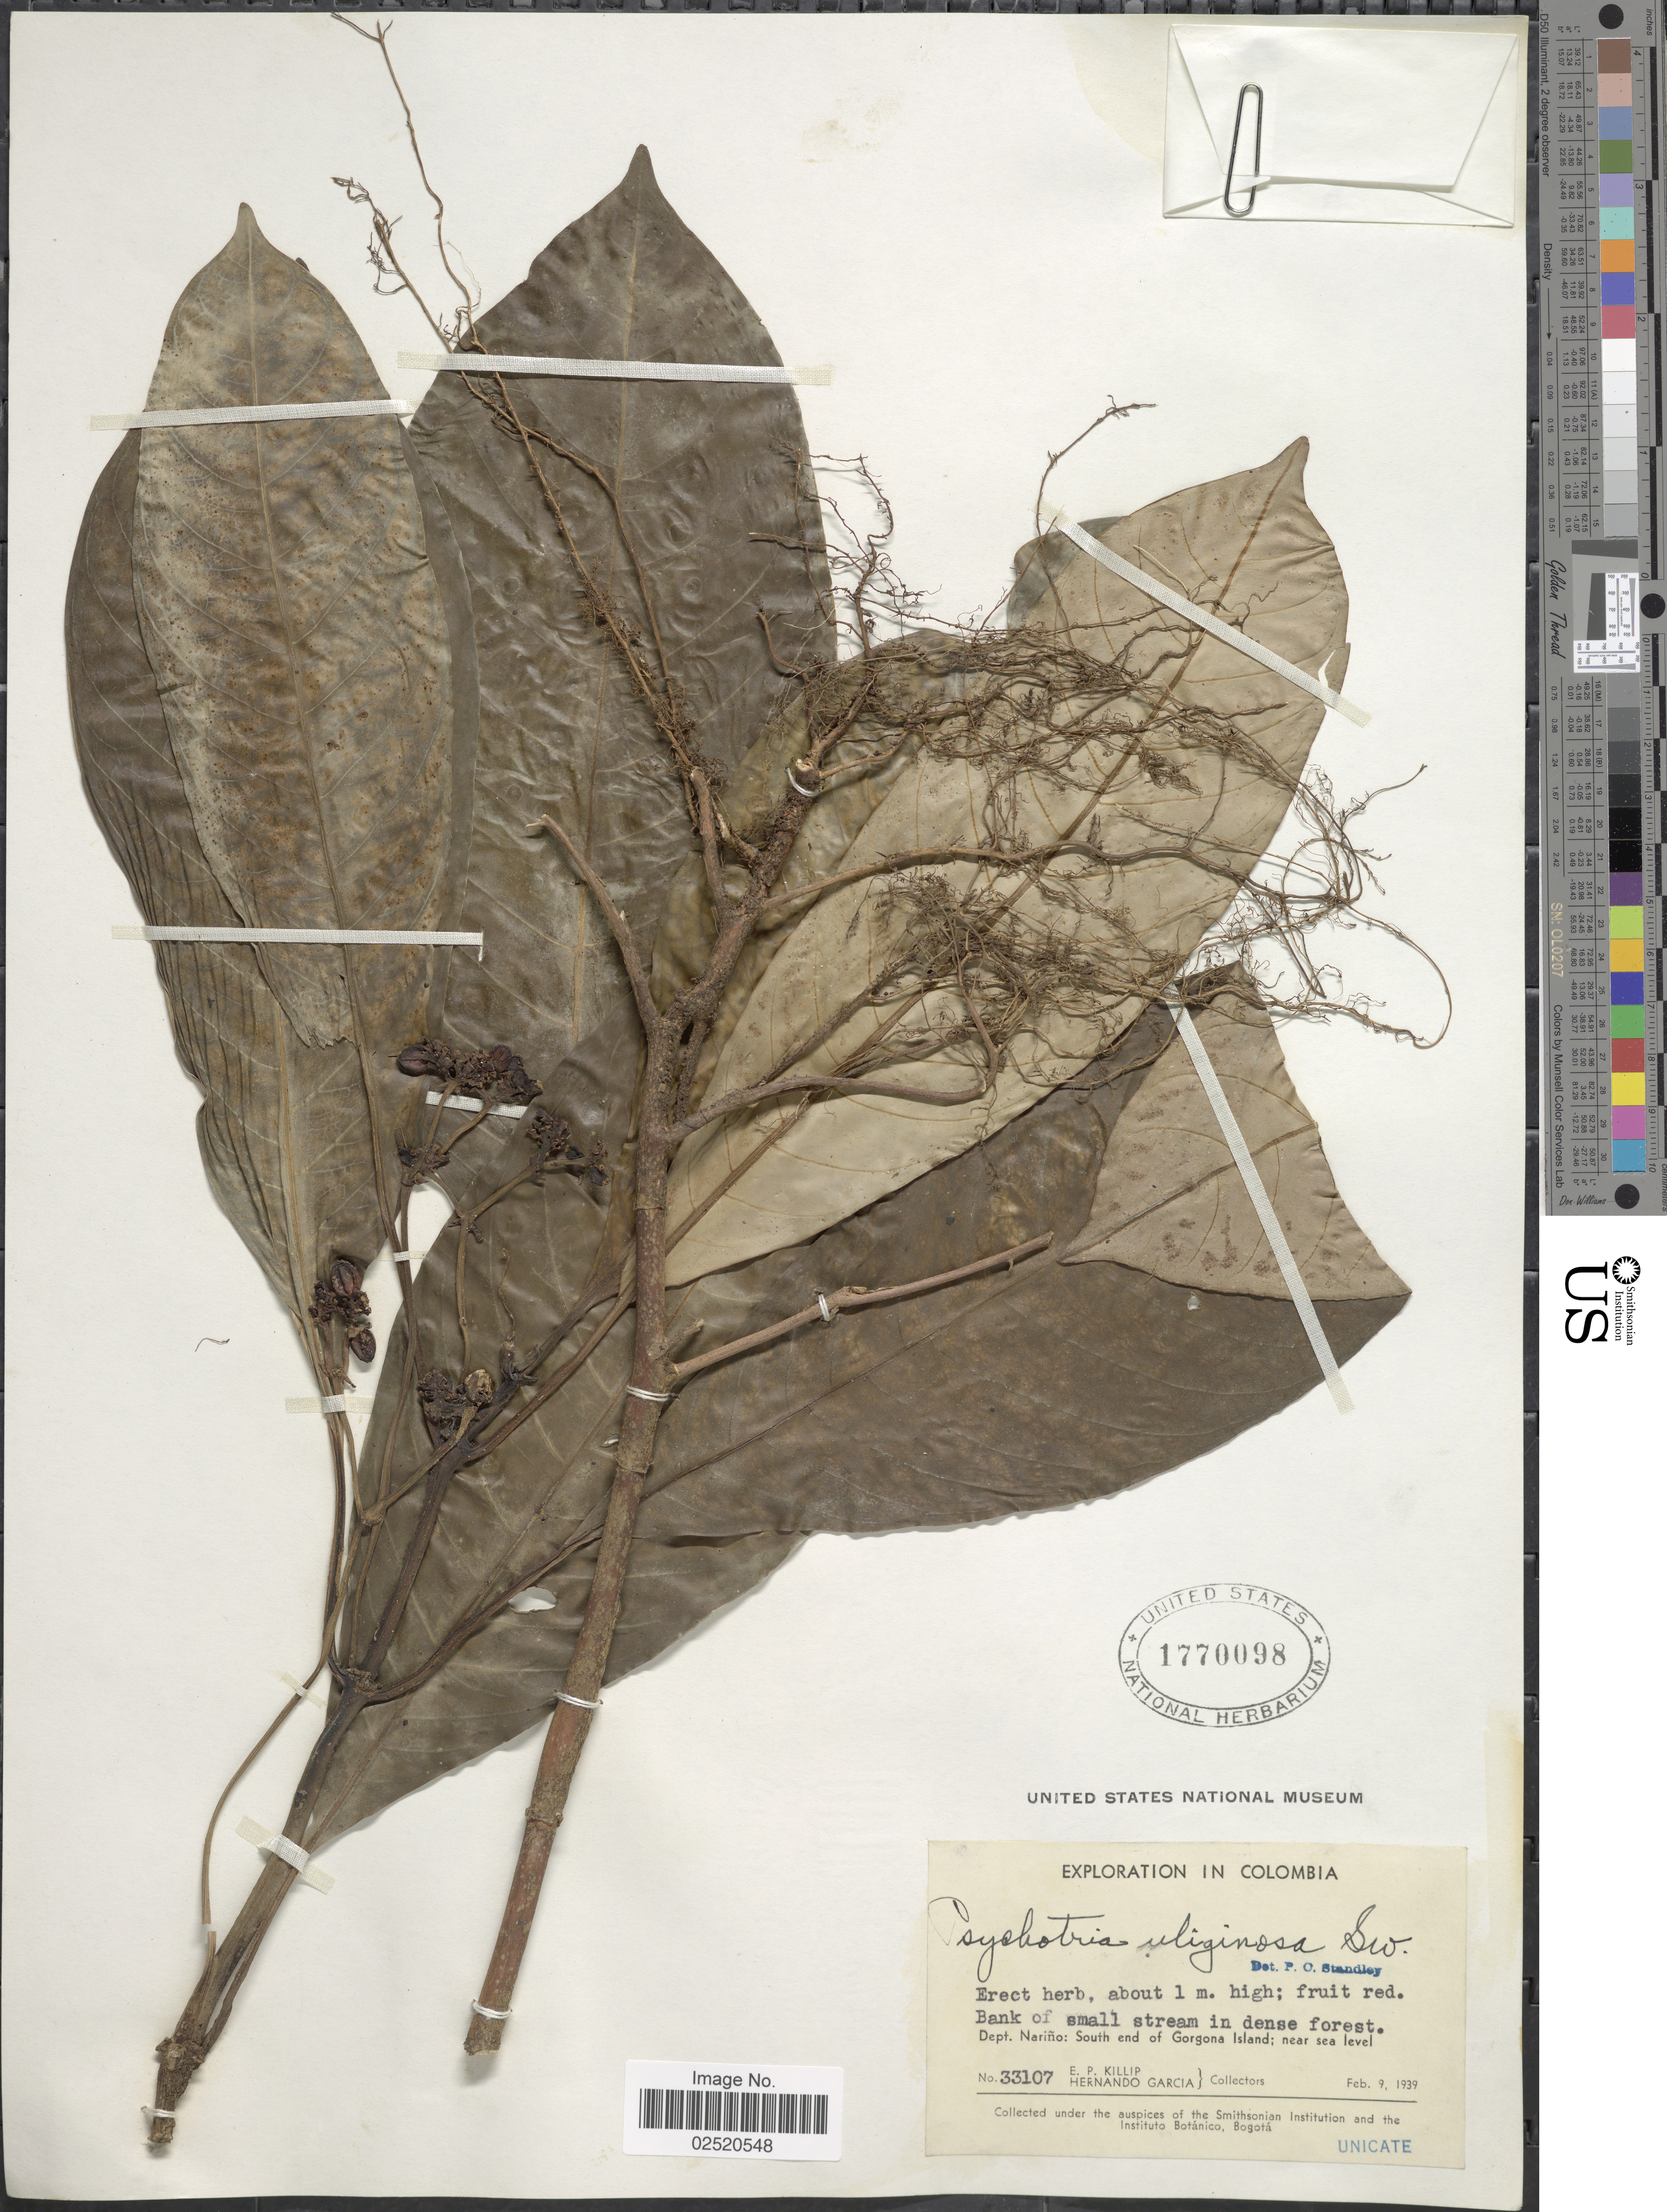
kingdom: Plantae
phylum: Tracheophyta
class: Magnoliopsida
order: Gentianales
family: Rubiaceae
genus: Psychotria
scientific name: Psychotria uliginosa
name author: Sw.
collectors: E. P. Killip & H. Garcia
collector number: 33107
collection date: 1939-02-09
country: Colombia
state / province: Nariño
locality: South end of Gorgona Island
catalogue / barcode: US 1770098